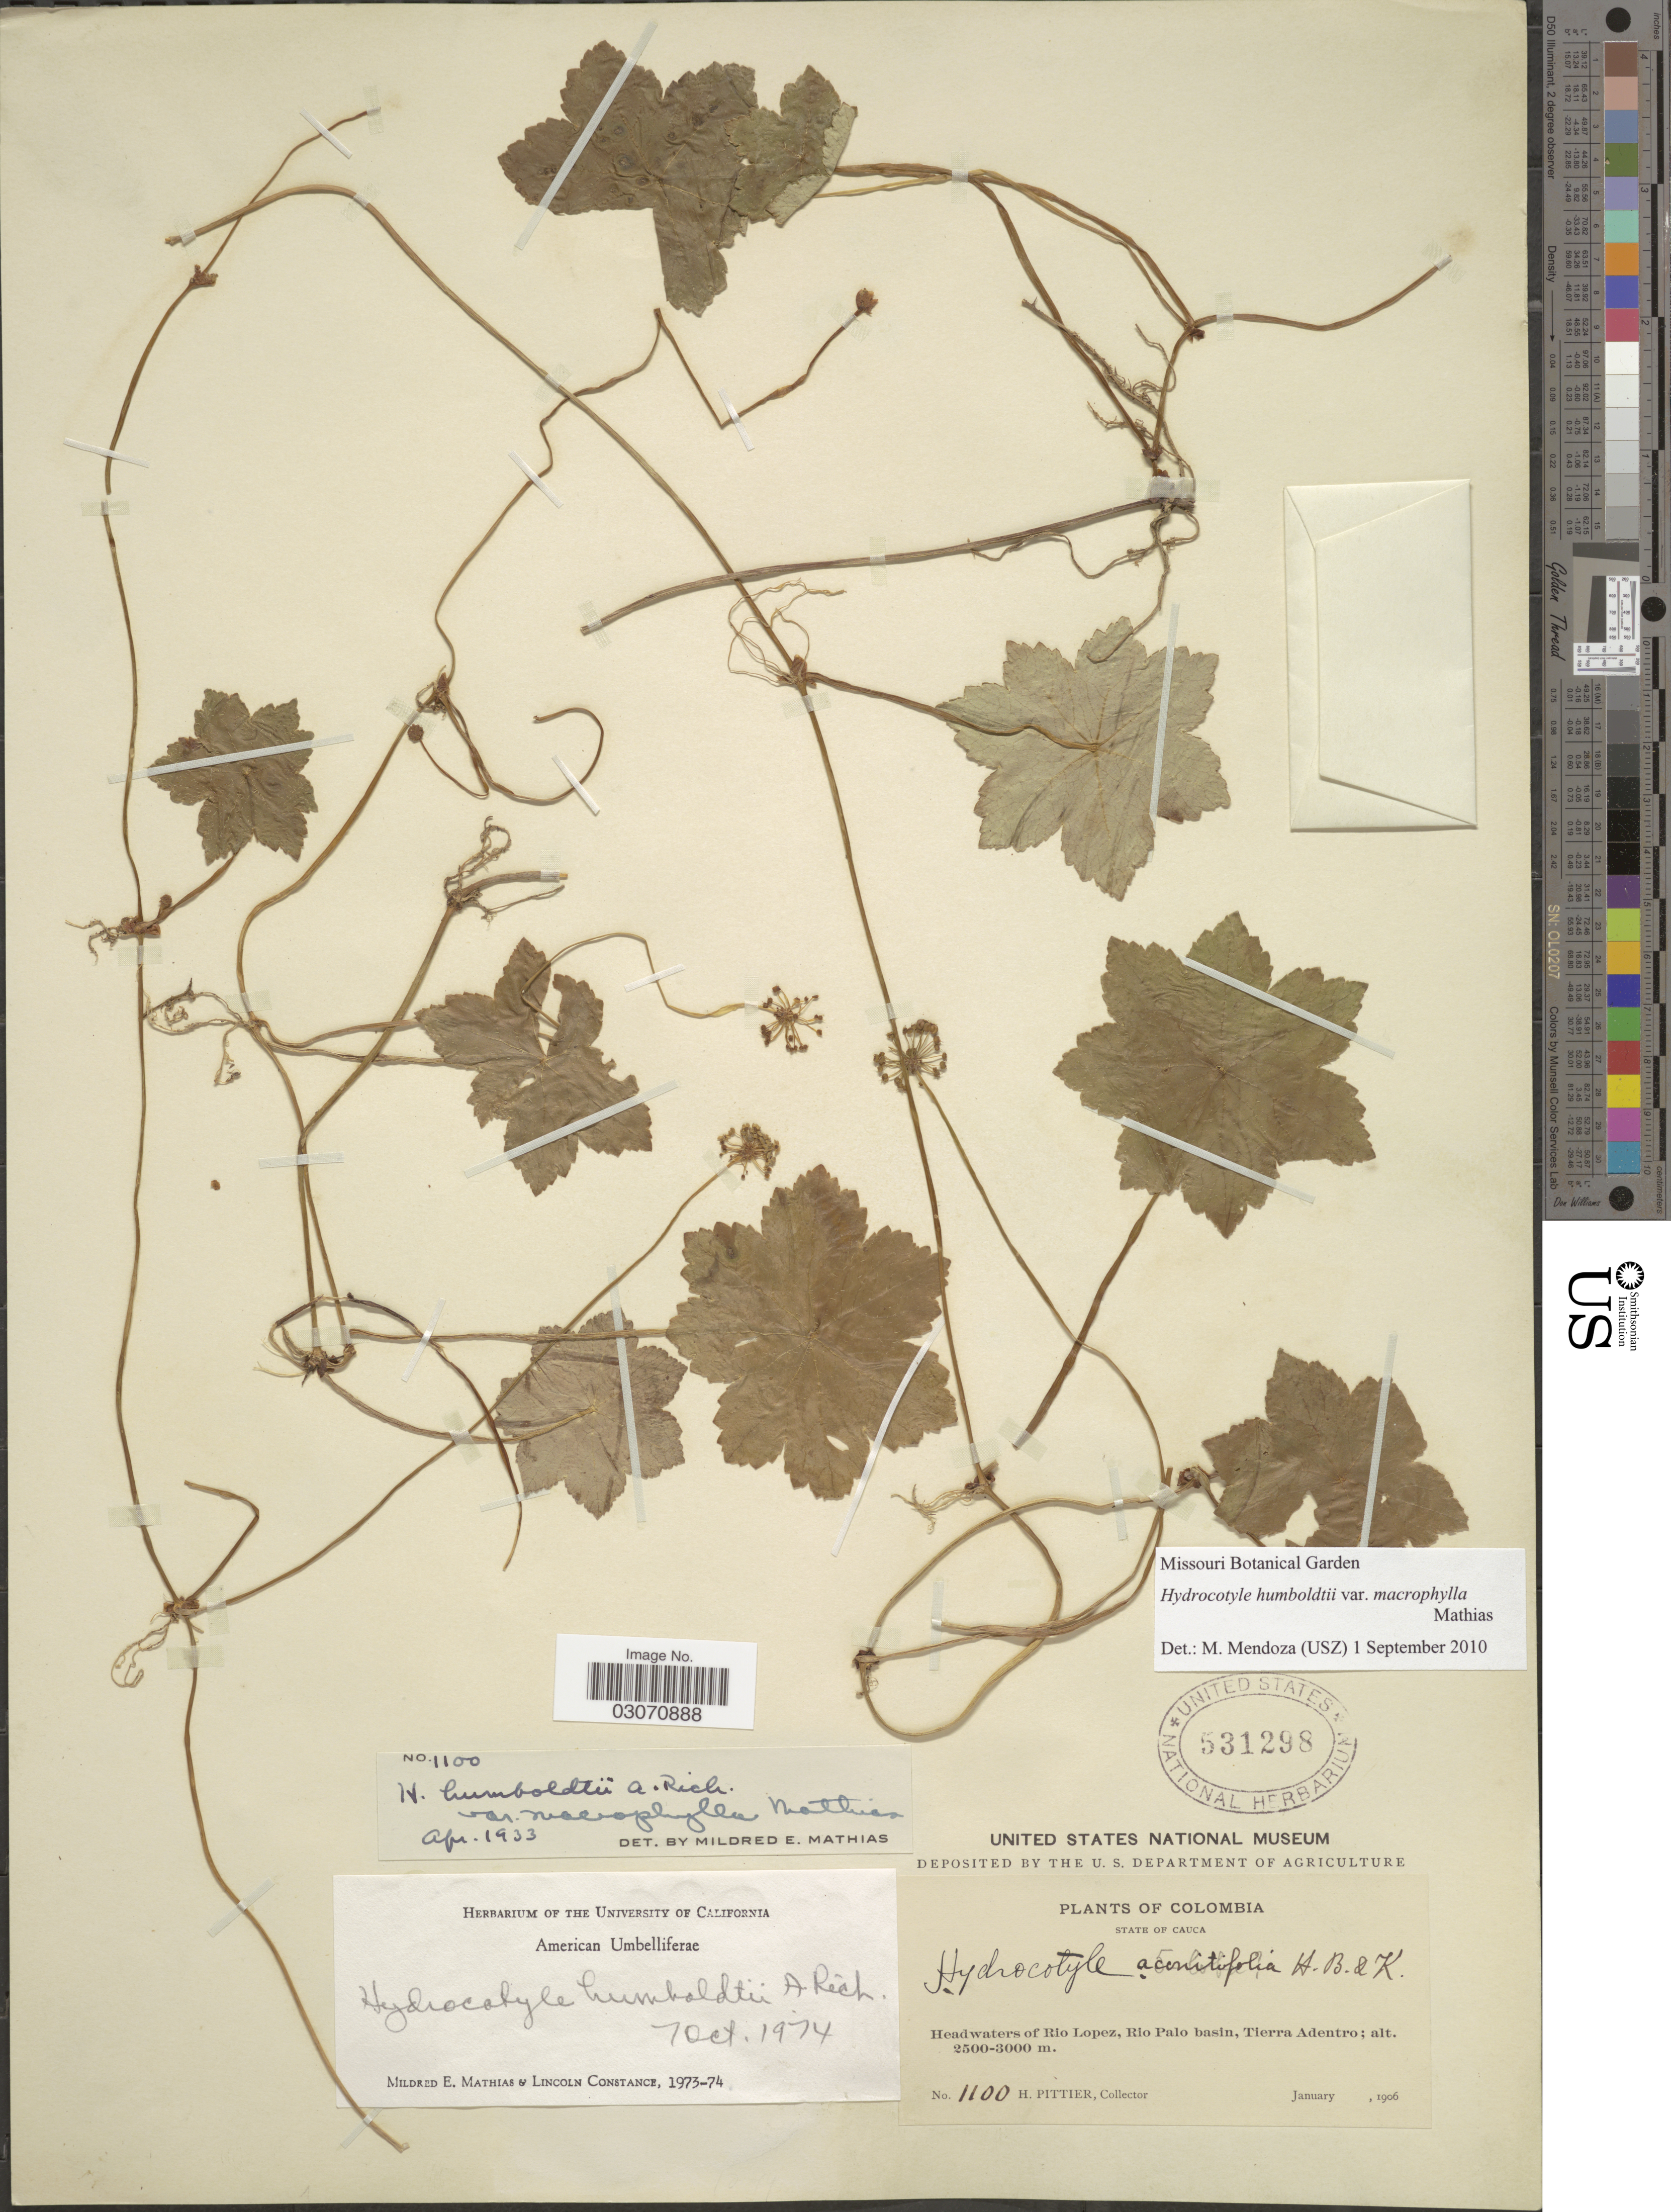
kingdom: Plantae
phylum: Tracheophyta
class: Magnoliopsida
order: Apiales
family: Araliaceae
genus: Hydrocotyle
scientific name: Hydrocotyle humboldtii var. macrophylla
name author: Mathias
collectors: H. F. Pittier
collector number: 1100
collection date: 1906-01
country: Colombia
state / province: Cauca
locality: Headwaters of Rio Lopez, Rio Plao basin, Tierra Adentro.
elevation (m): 2500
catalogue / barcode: US 531298